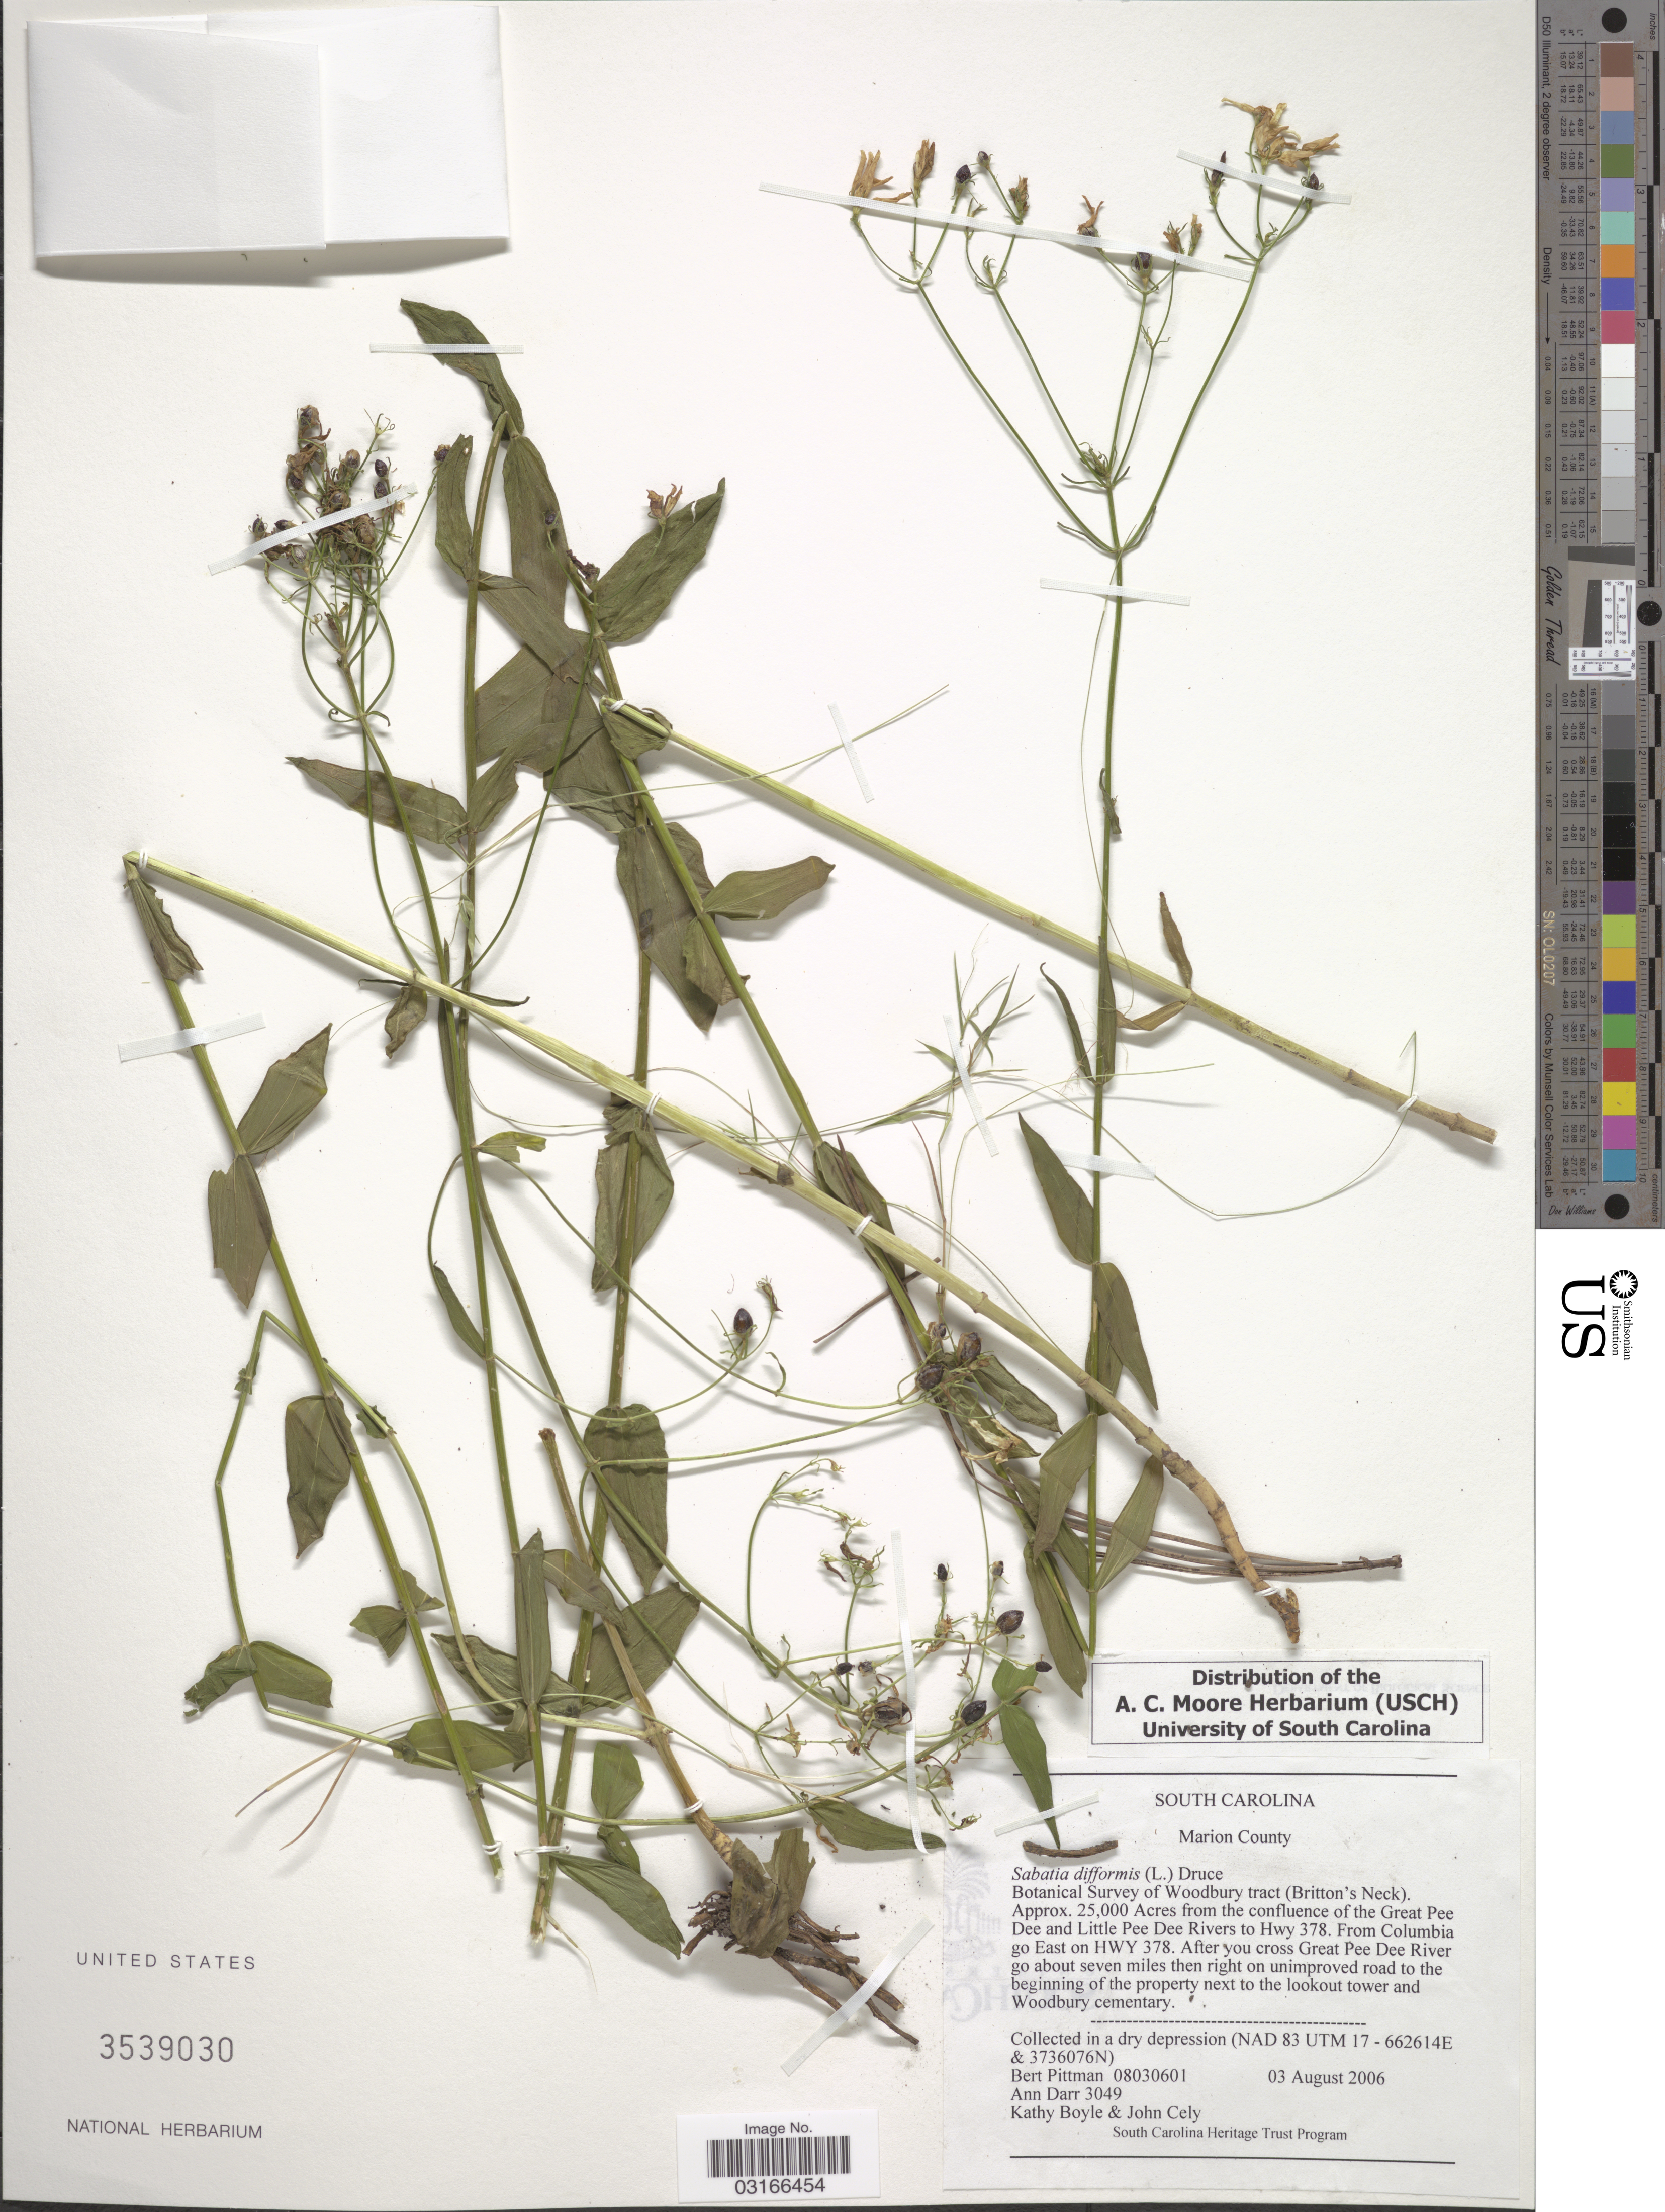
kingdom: Plantae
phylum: Tracheophyta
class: Magnoliopsida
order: Gentianales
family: Gentianaceae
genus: Sabatia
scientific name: Sabatia difformis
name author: (L.) Druce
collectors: B. Pittman, A. Darr, K. Boyle & J. Cely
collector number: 08030601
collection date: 2006-08-03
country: United States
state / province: South Carolina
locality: Marion County. Botanical Survey of Woodbury tract (Britton's Neck). Aprrox. 25,000 Acres from the confluence of the Great Pee Dee and Little Pee Dee Rivers to Hwy 378. From Columbia go East on HWY 378. After you cross Great Pee Dee River go about seven miles then right on unimproved road to the beginning of the property next to the lookout tower and Woodbury cemetery.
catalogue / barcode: US 3539030